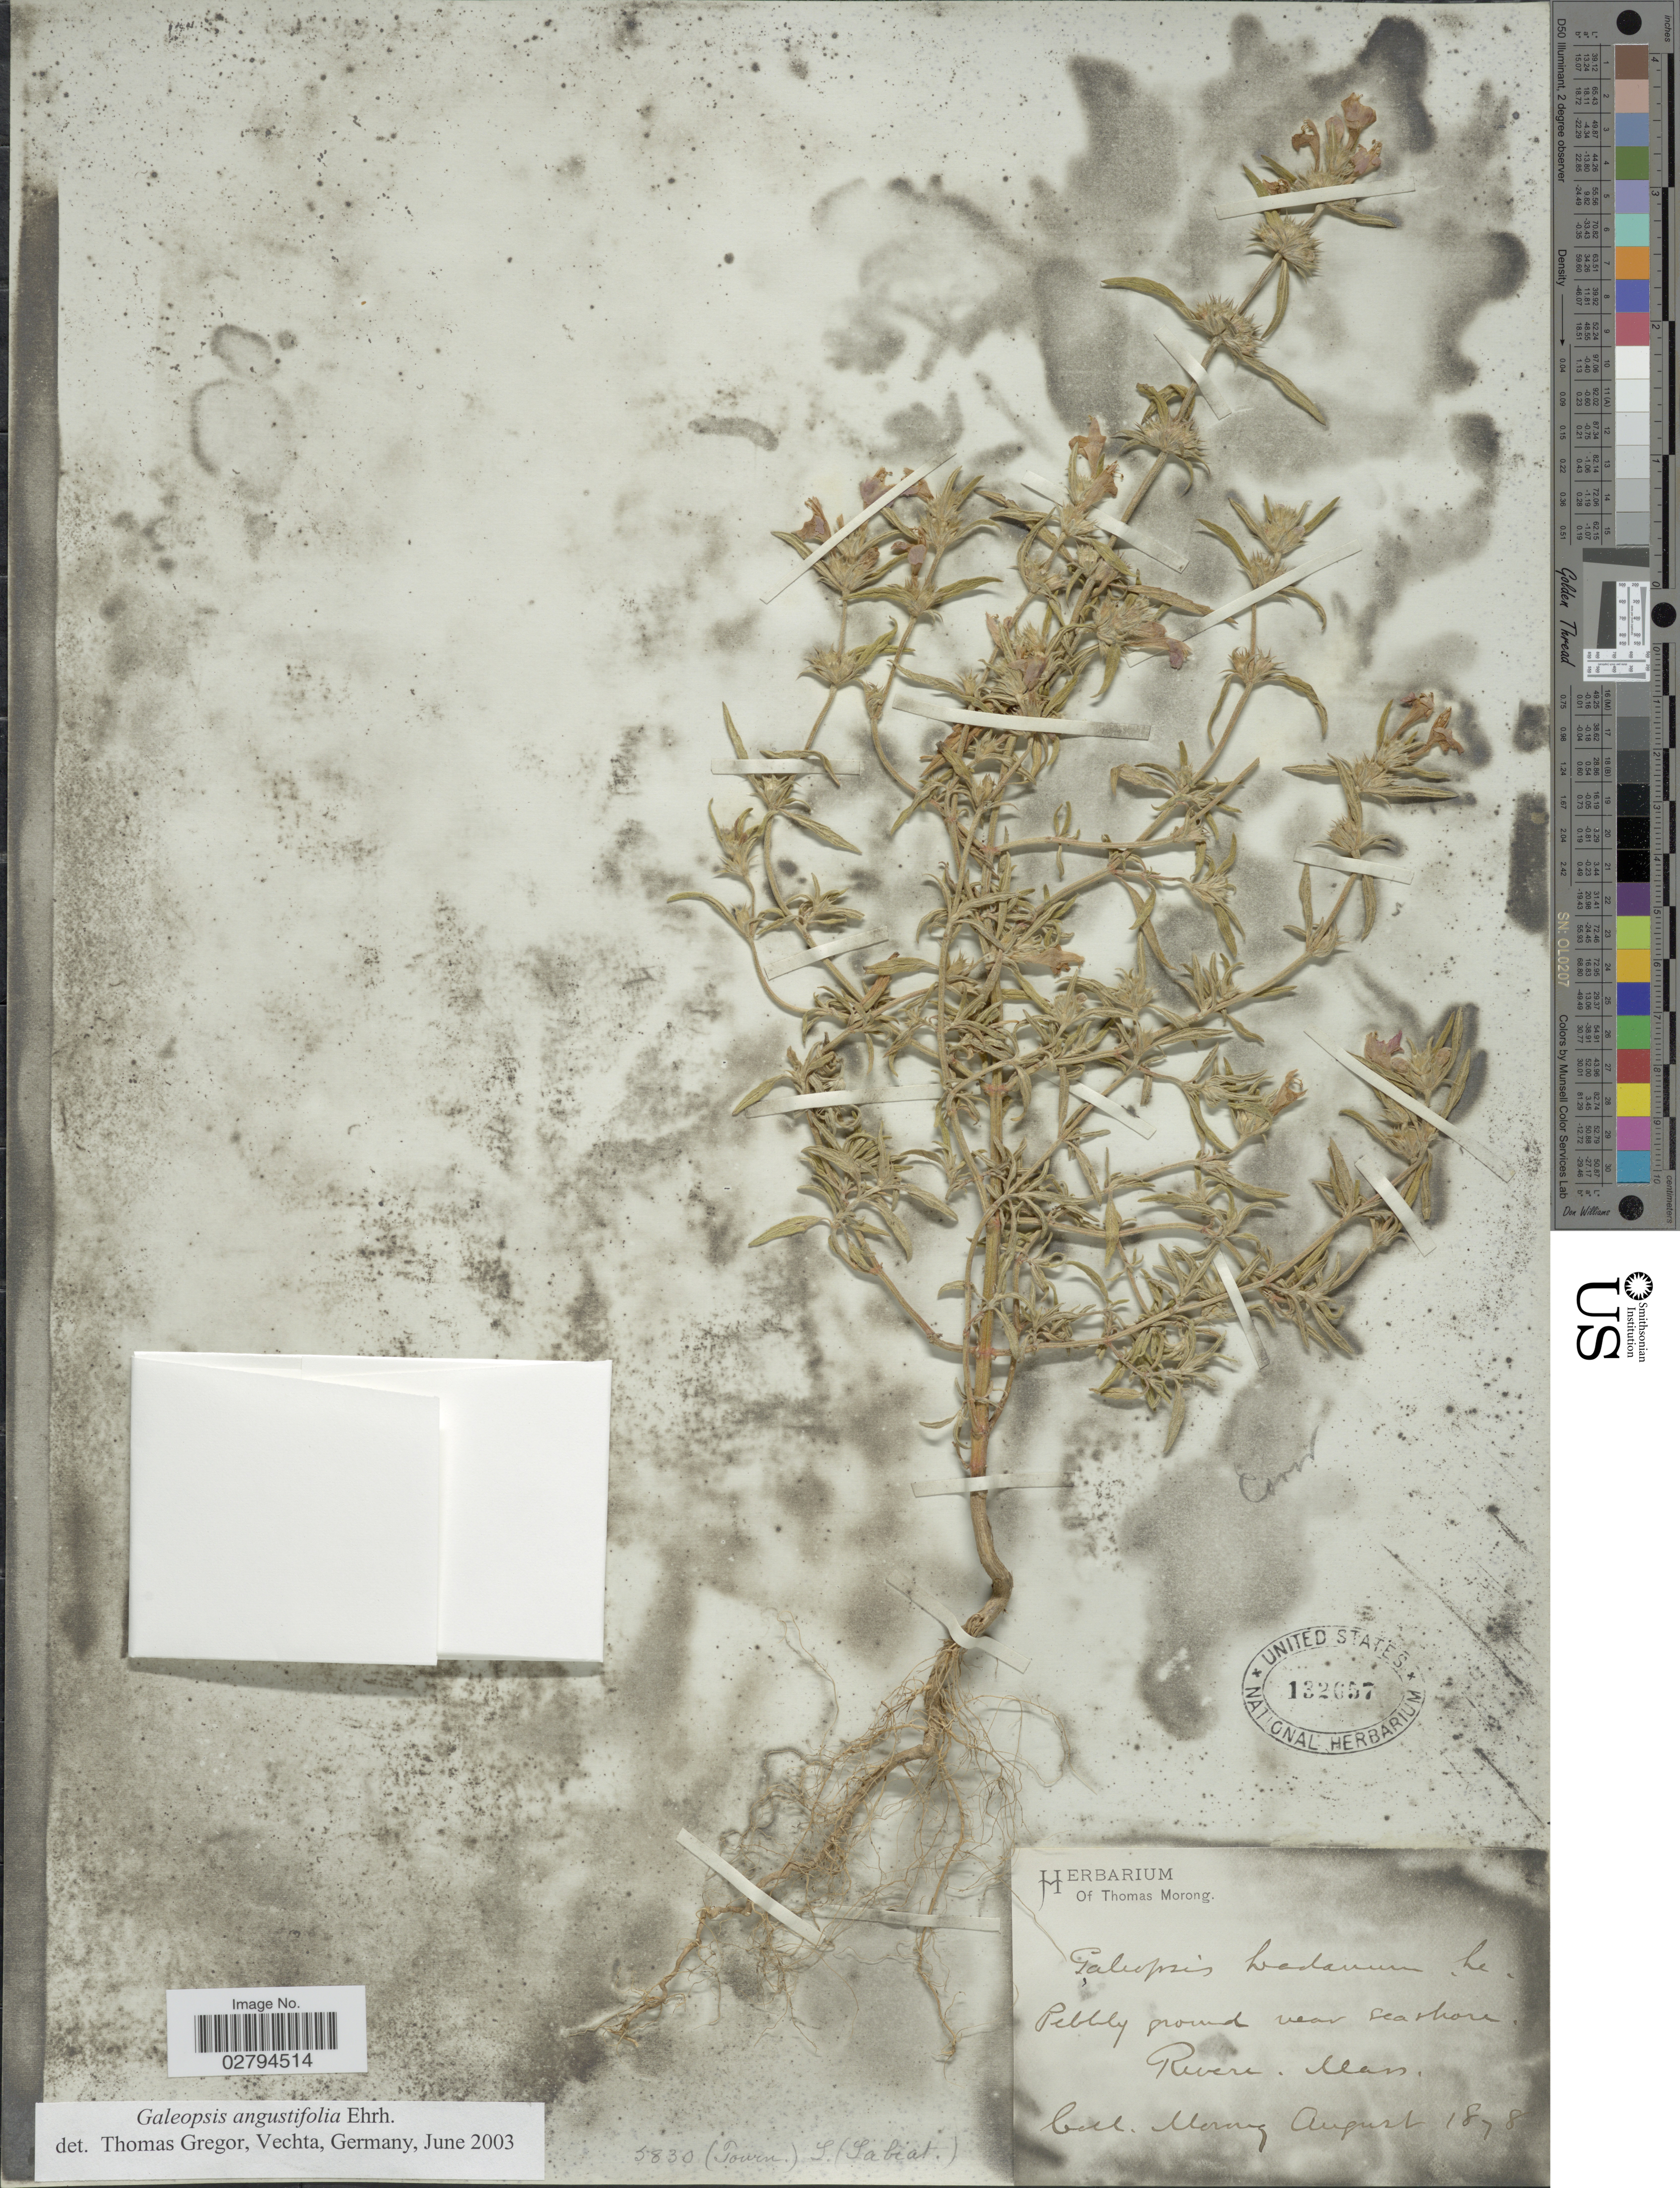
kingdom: Plantae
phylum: Tracheophyta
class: Magnoliopsida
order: Lamiales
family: Lamiaceae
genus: Galeopsis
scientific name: Galeopsis angustifolia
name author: Ehrh. ex Hoffm.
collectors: ex herb. T. Morong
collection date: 1878-08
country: United States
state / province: Massachusetts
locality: Revere, Mass.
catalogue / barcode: US 132657